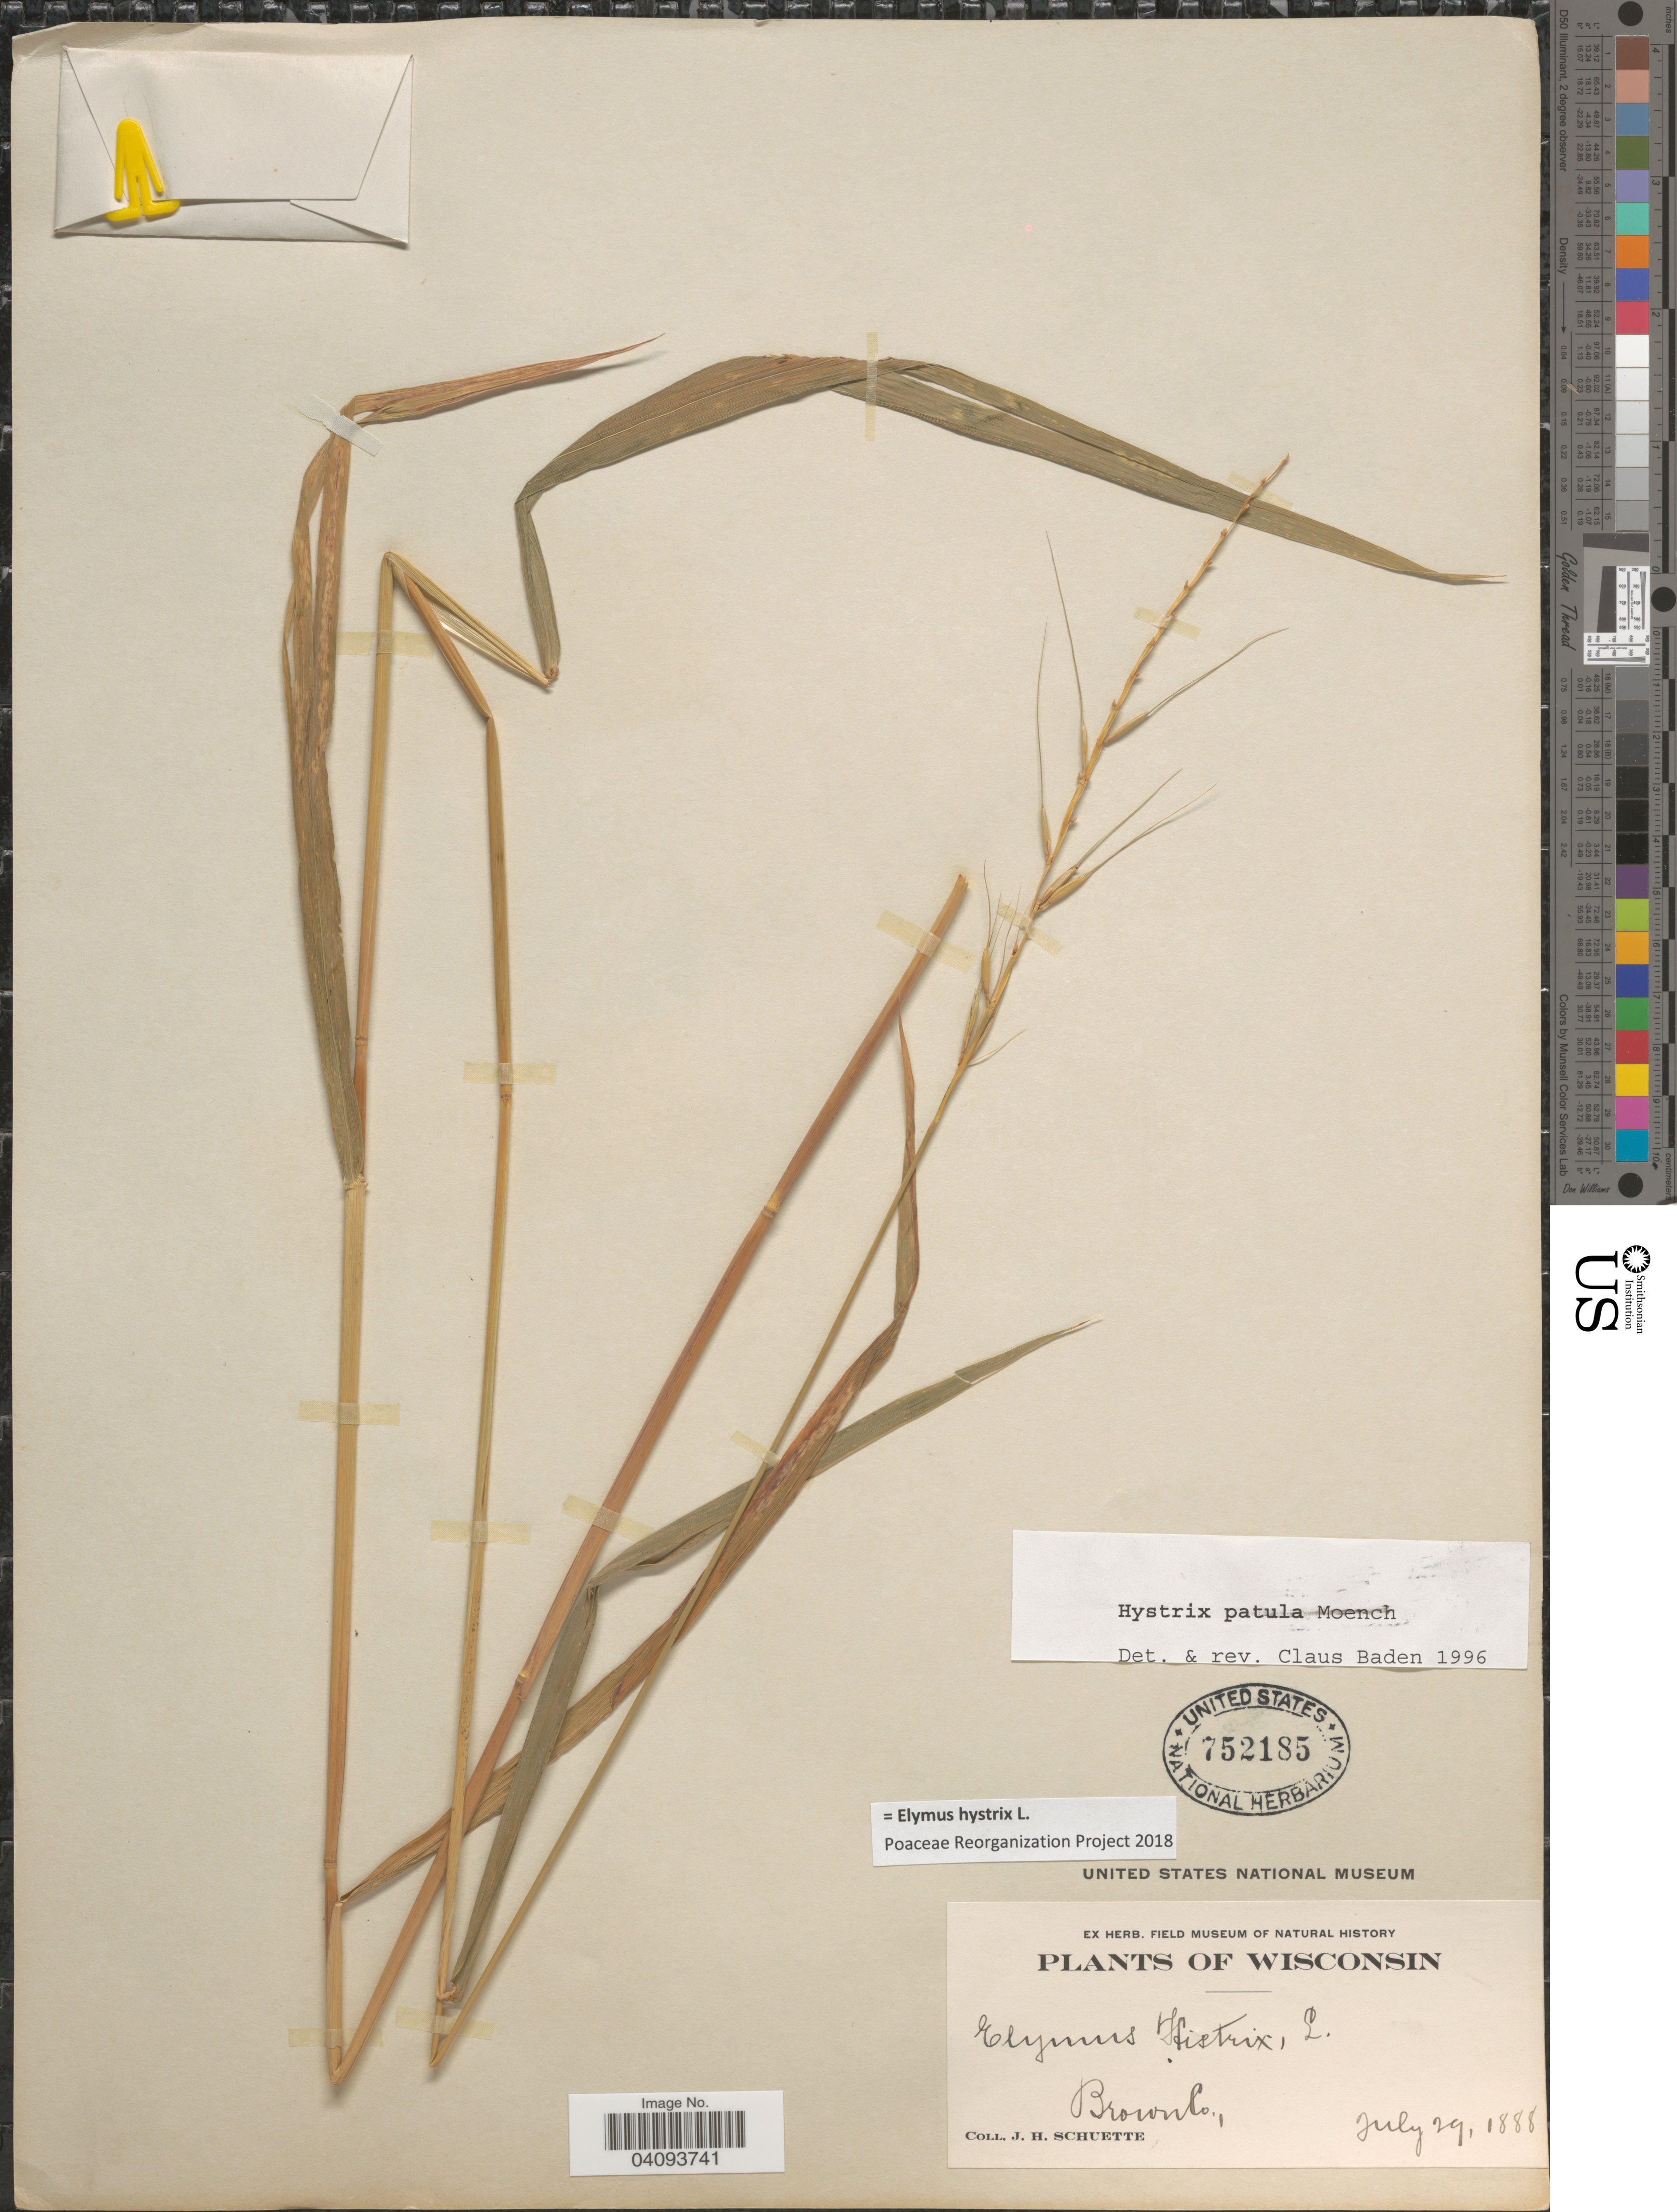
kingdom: Plantae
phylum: Tracheophyta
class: Liliopsida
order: Poales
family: Poaceae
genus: Elymus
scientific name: Elymus hystrix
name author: L.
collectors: J. H. Schuette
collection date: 1888-07-29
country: United States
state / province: Wisconsin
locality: Brown Co.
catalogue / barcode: US 752185